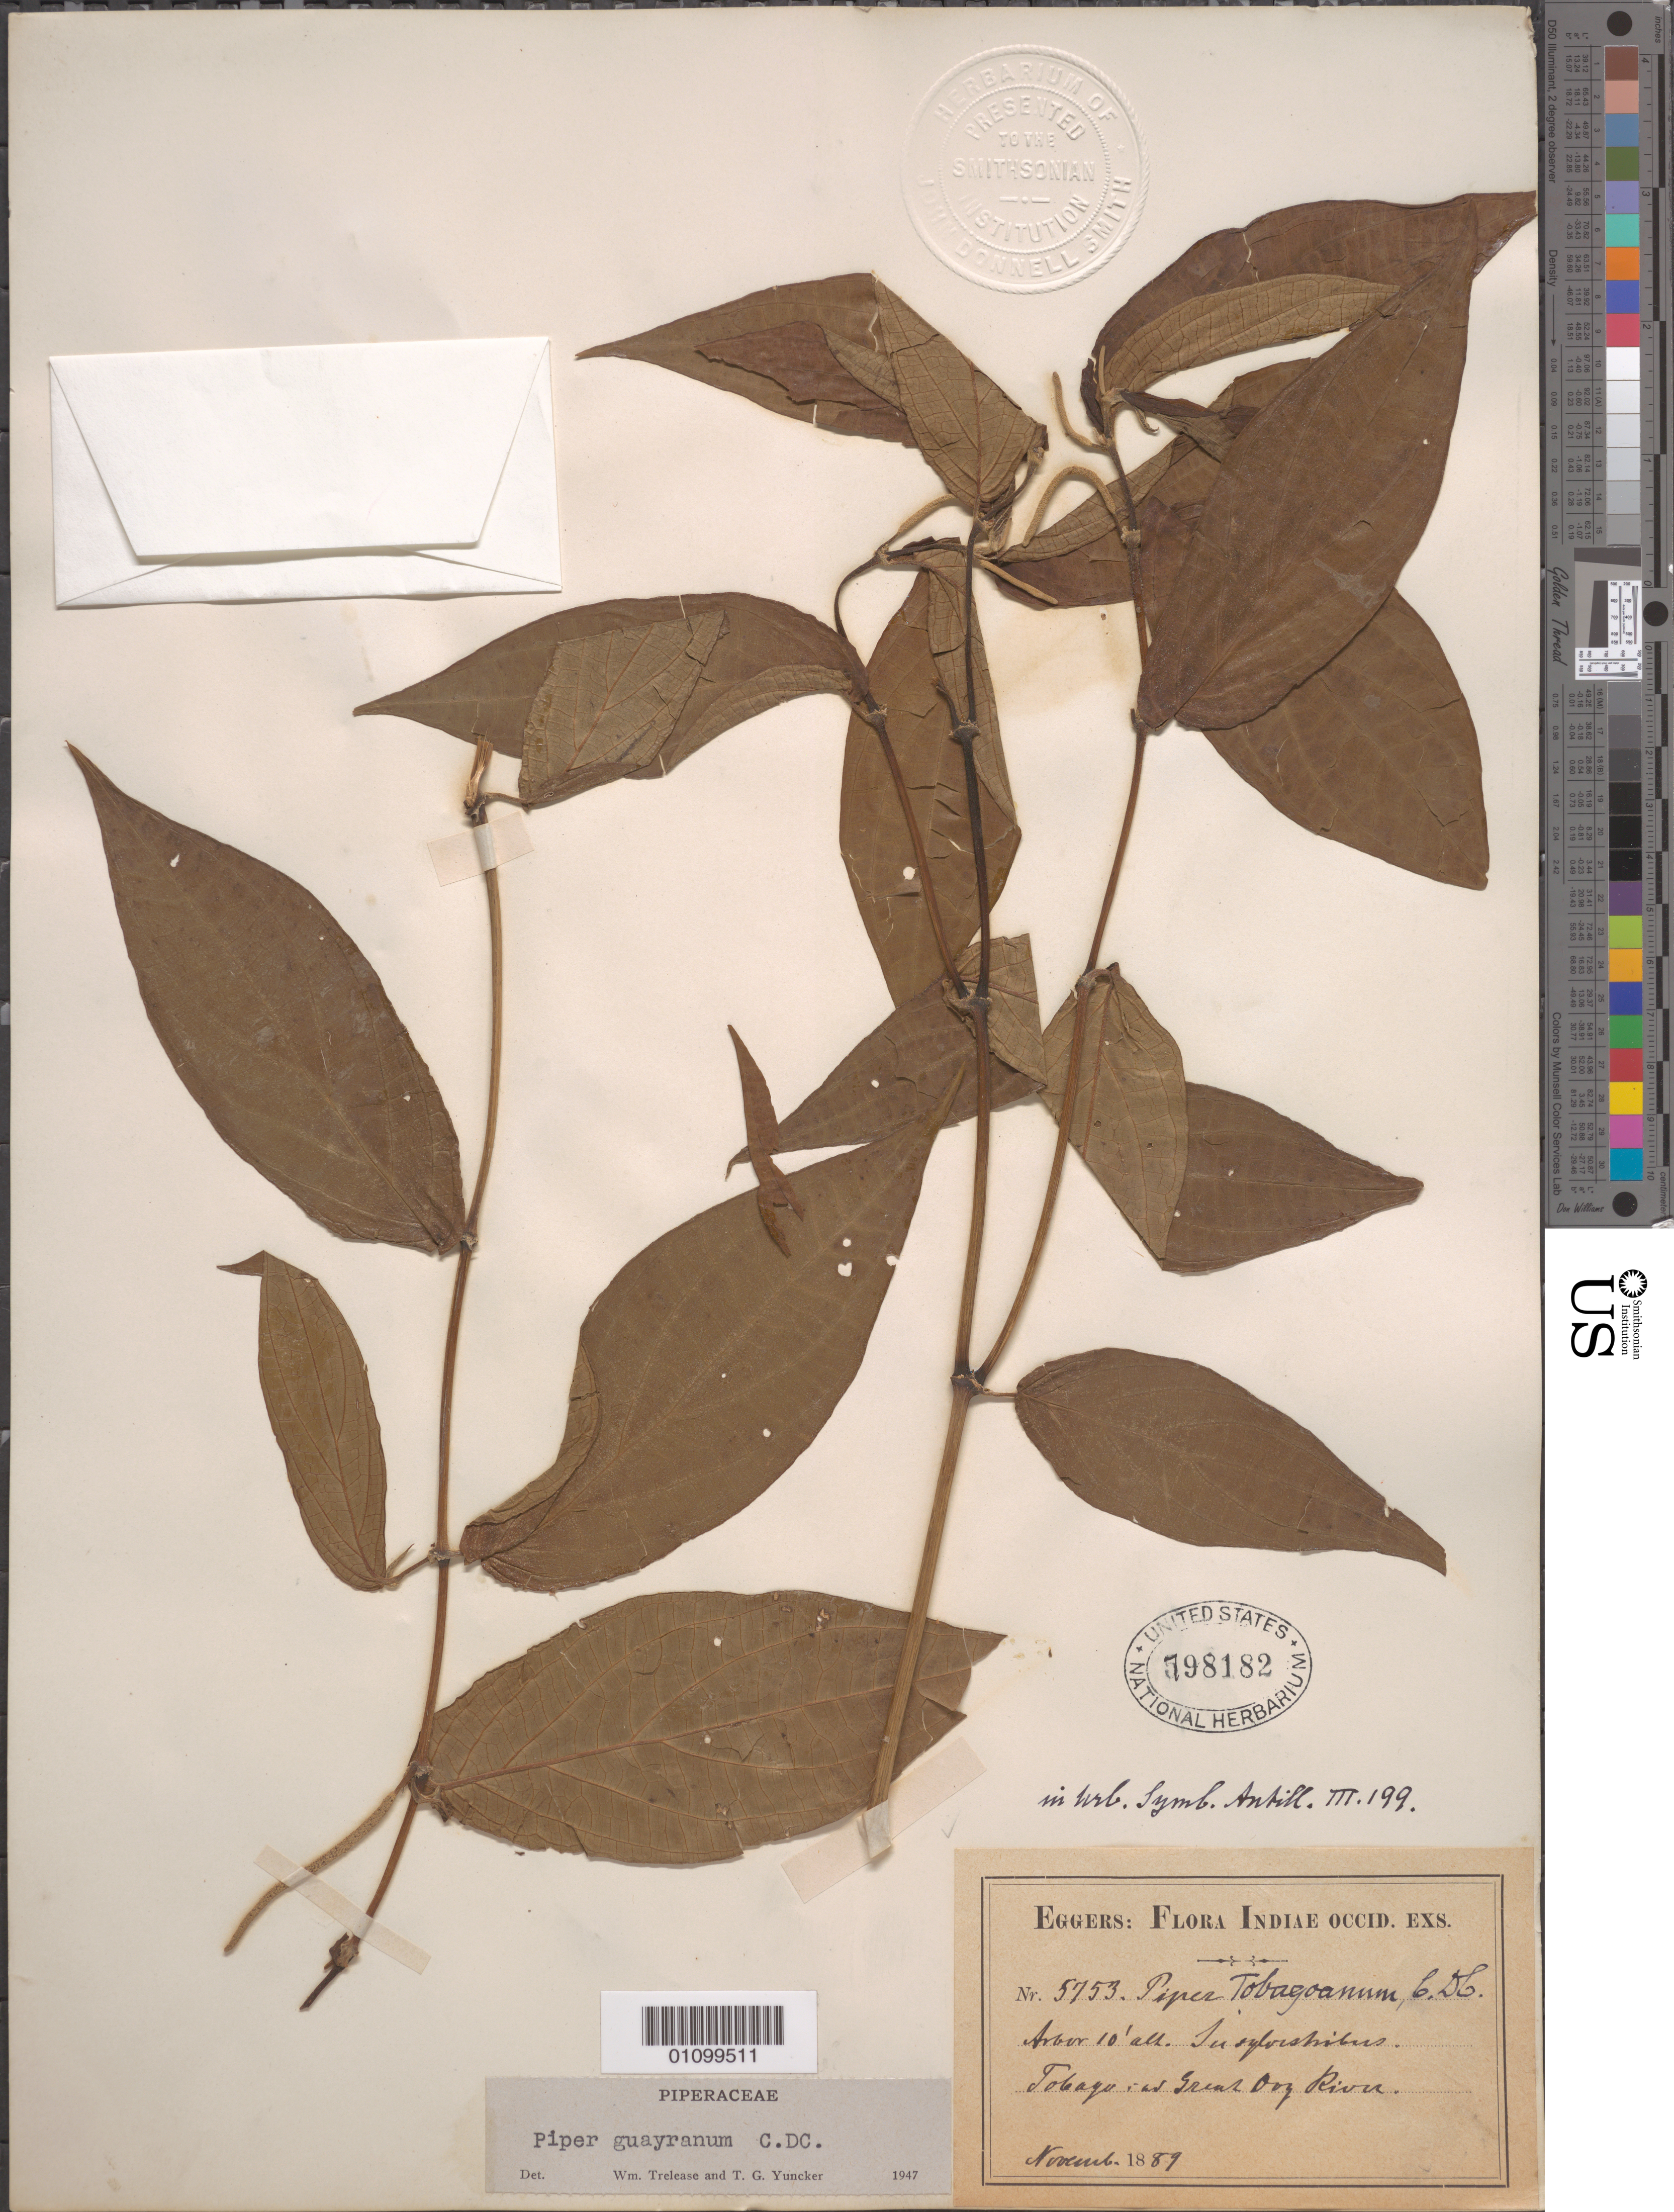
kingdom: Plantae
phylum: Tracheophyta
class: Magnoliopsida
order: Piperales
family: Piperaceae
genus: Piper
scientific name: Piper guayranum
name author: C. DC.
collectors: H. F. A. von Eggers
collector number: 5753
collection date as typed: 18 Nov 1889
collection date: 1889-11-18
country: Trinidad and Tobago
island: Tobago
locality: Tobago at Great Dog River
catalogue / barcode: US 798182